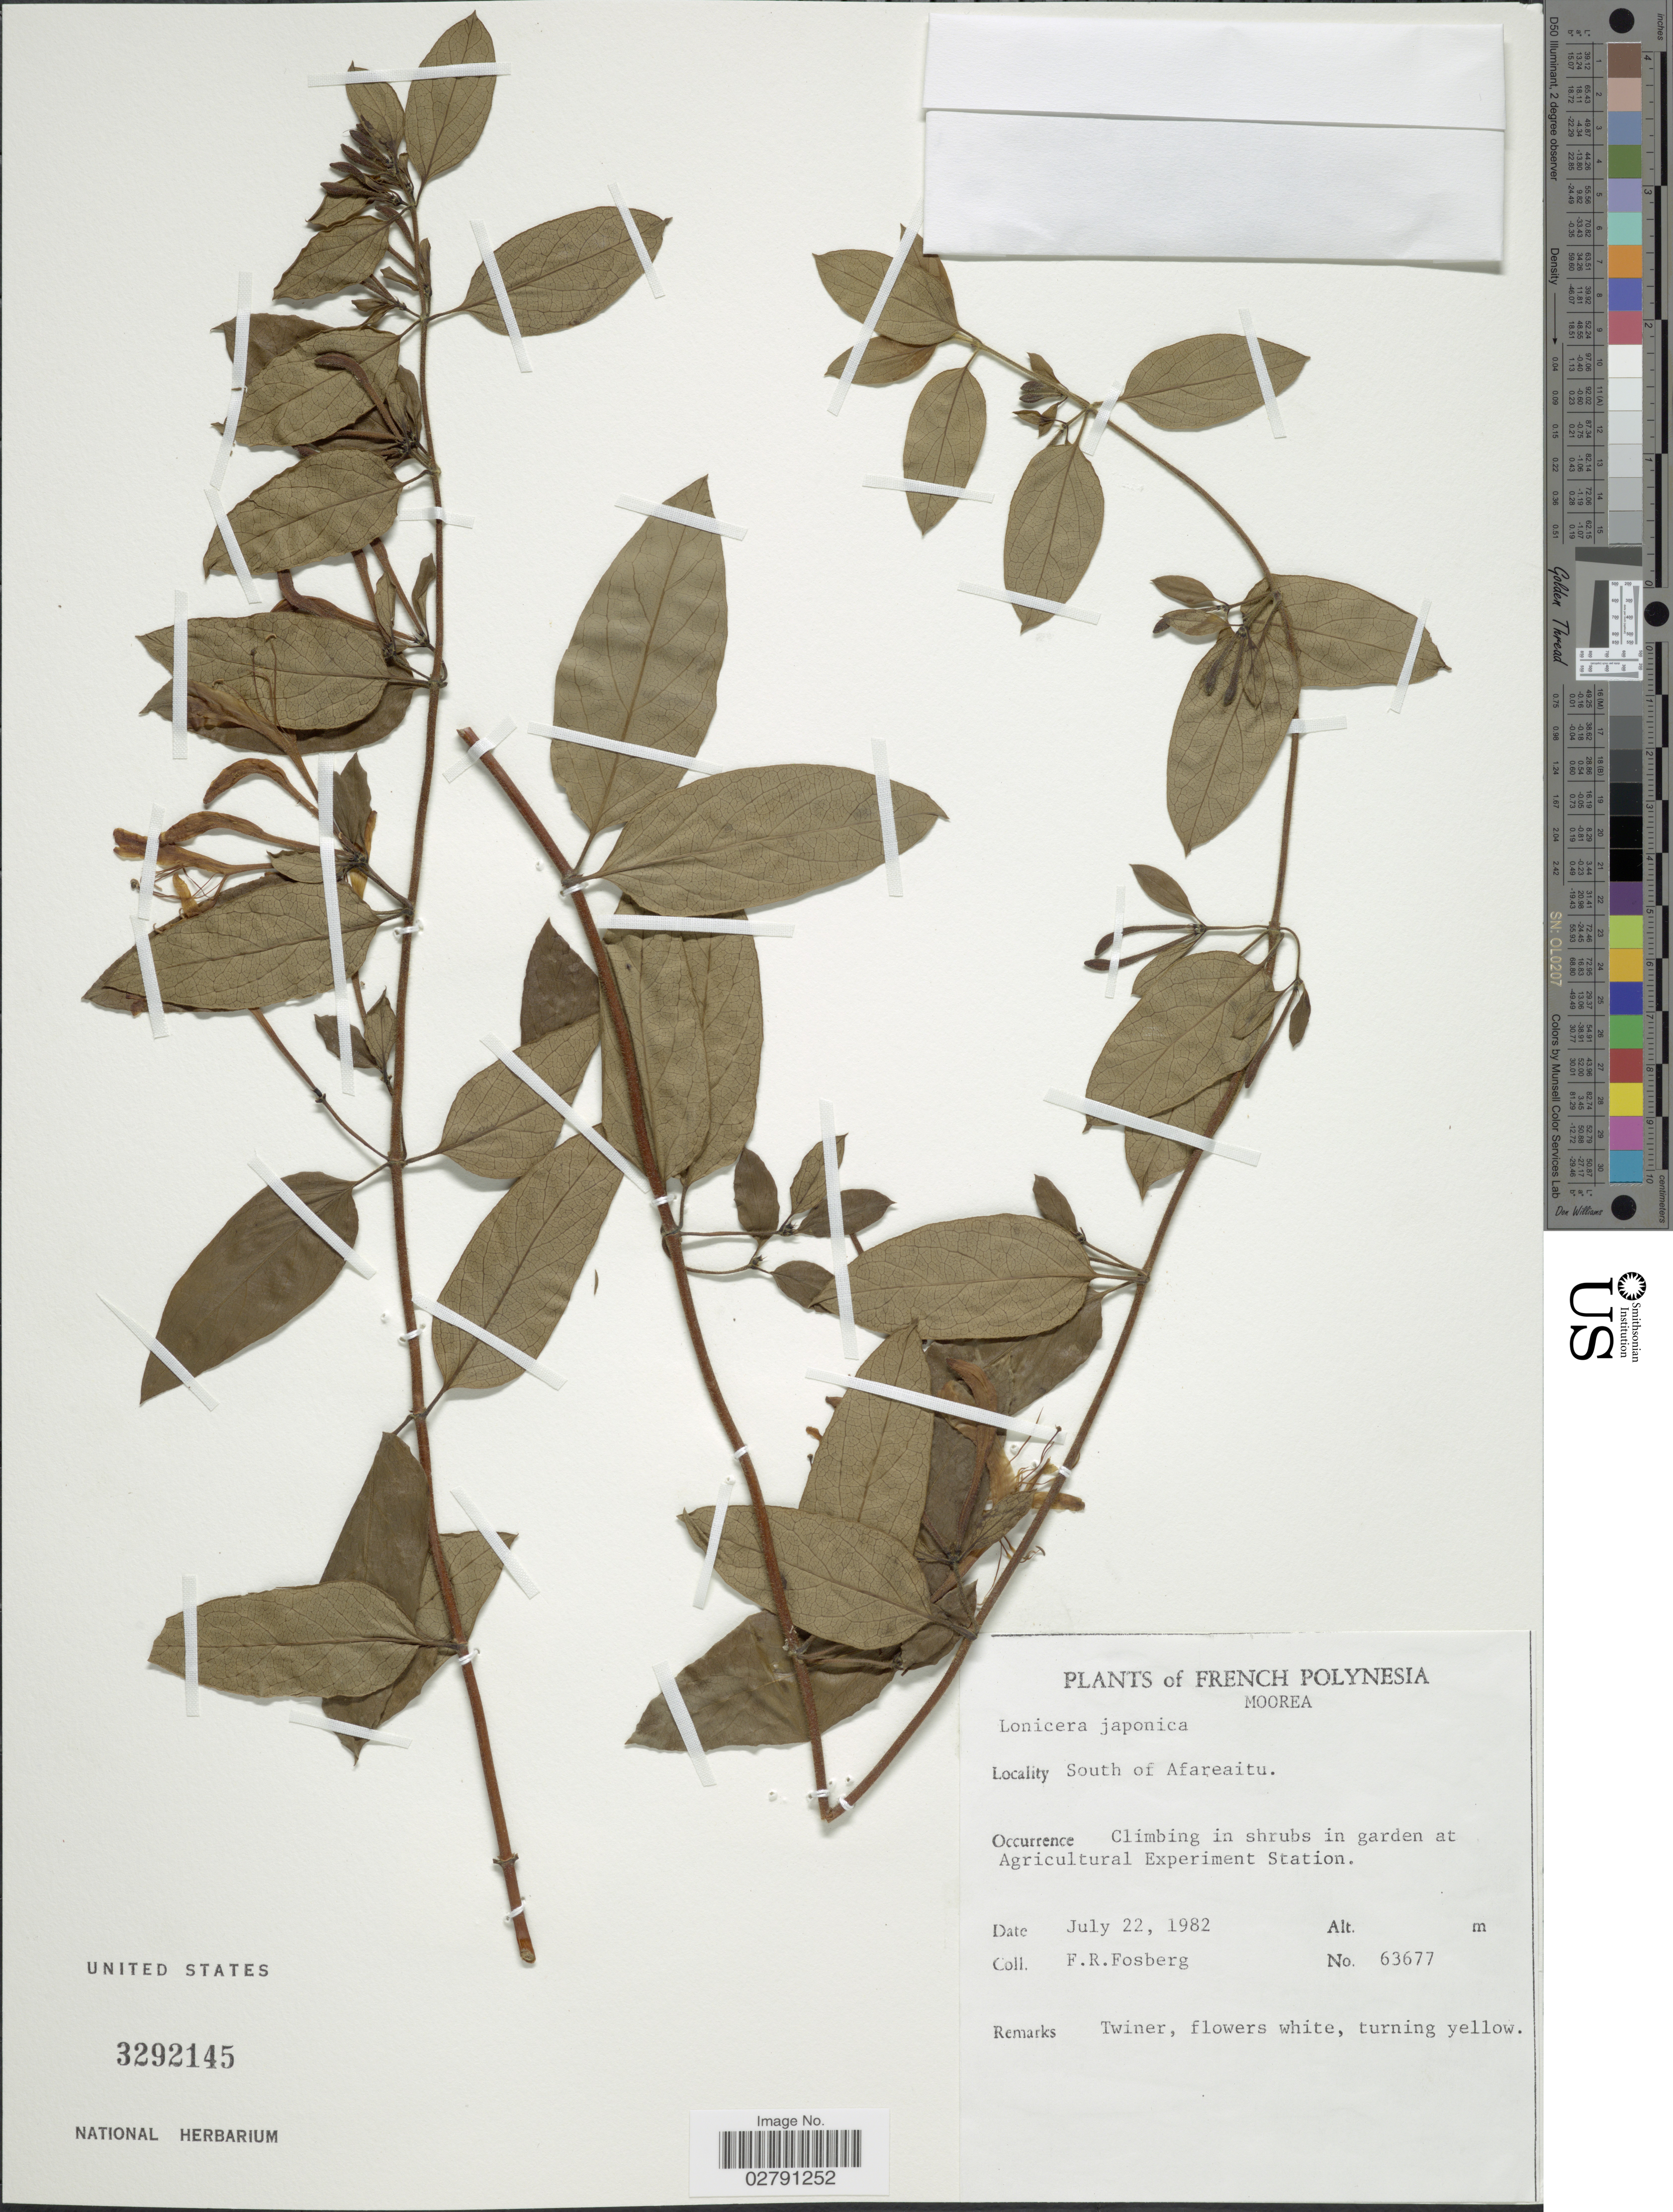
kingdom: Plantae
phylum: Tracheophyta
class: Magnoliopsida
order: Dipsacales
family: Caprifoliaceae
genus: Lonicera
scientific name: Lonicera japonica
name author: Thunb.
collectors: F. R. Fosberg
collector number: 63677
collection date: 1982-07-22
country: French Polynesia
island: Moorea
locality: Moorea. South of Afareaitu. Climbing in shrubs in garden at Agricultural Experiment Station.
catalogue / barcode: US 3292145